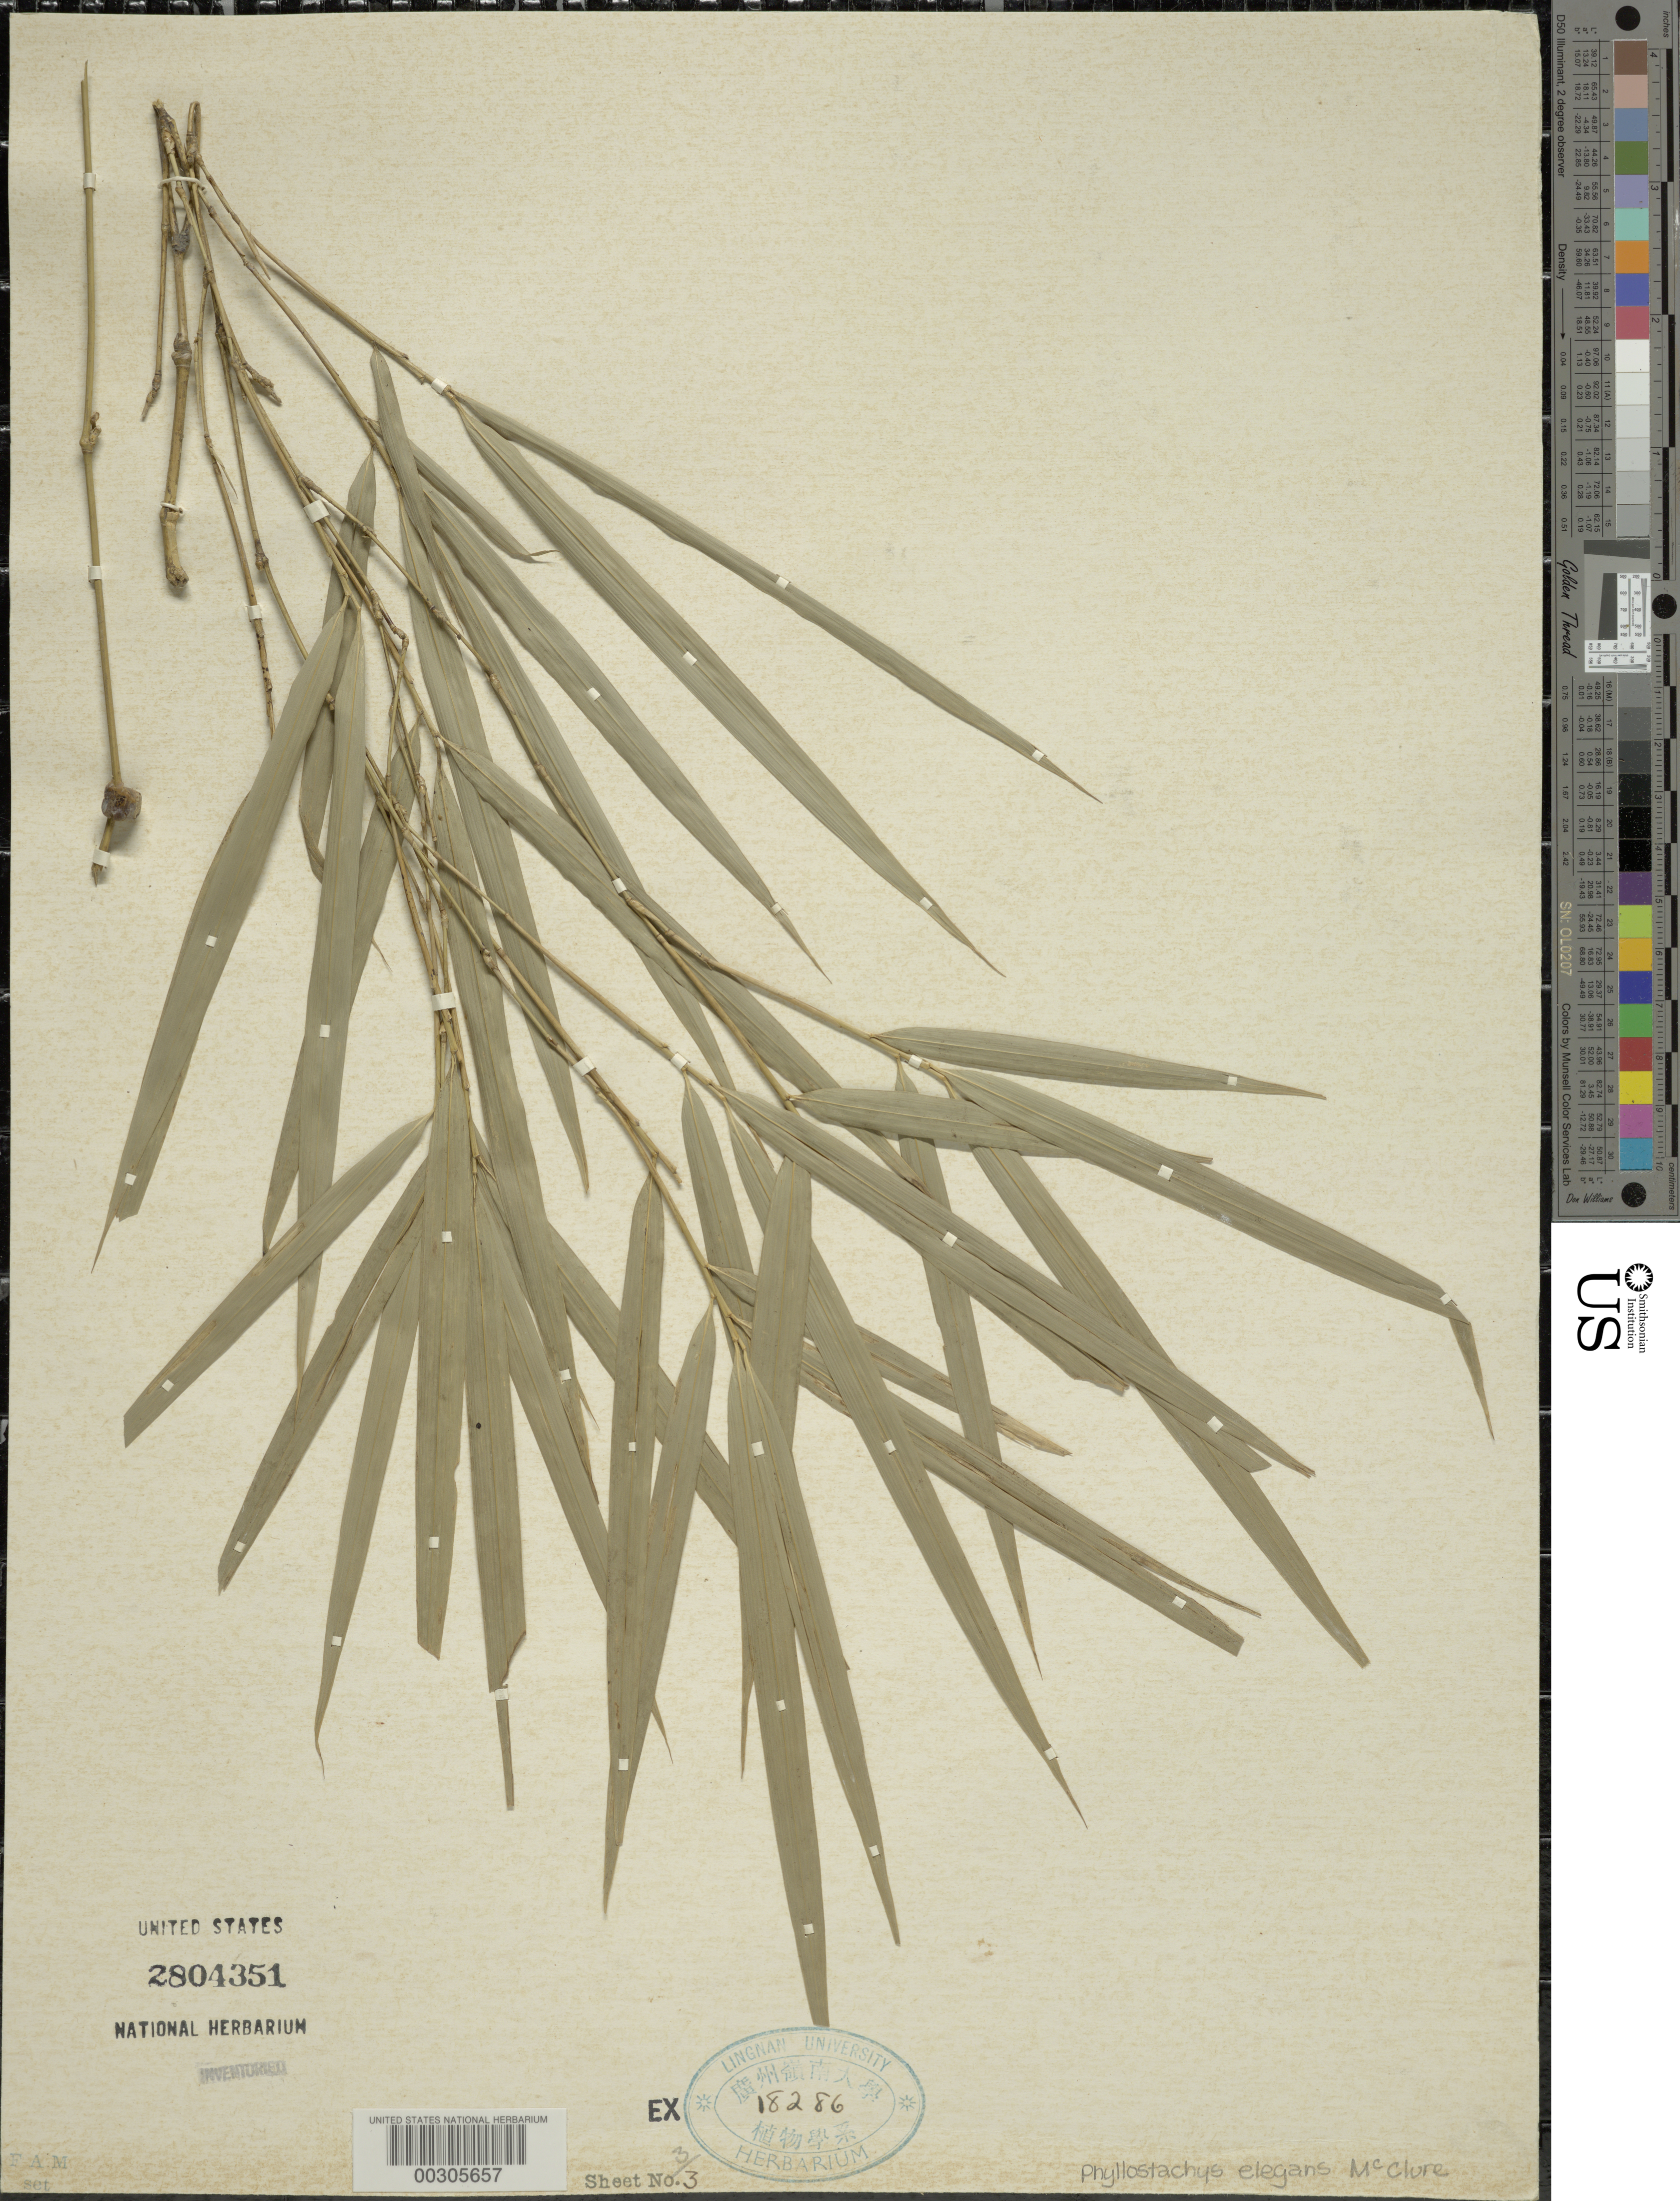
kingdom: Plantae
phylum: Tracheophyta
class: Liliopsida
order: Poales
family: Poaceae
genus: Phyllostachys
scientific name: Phyllostachys elegans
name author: McClure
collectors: F. A. McClure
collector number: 752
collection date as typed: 22 Aug 1929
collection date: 1929-08-22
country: China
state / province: Hainan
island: Hainan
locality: Hung mo shan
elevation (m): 1500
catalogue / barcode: US 2804351